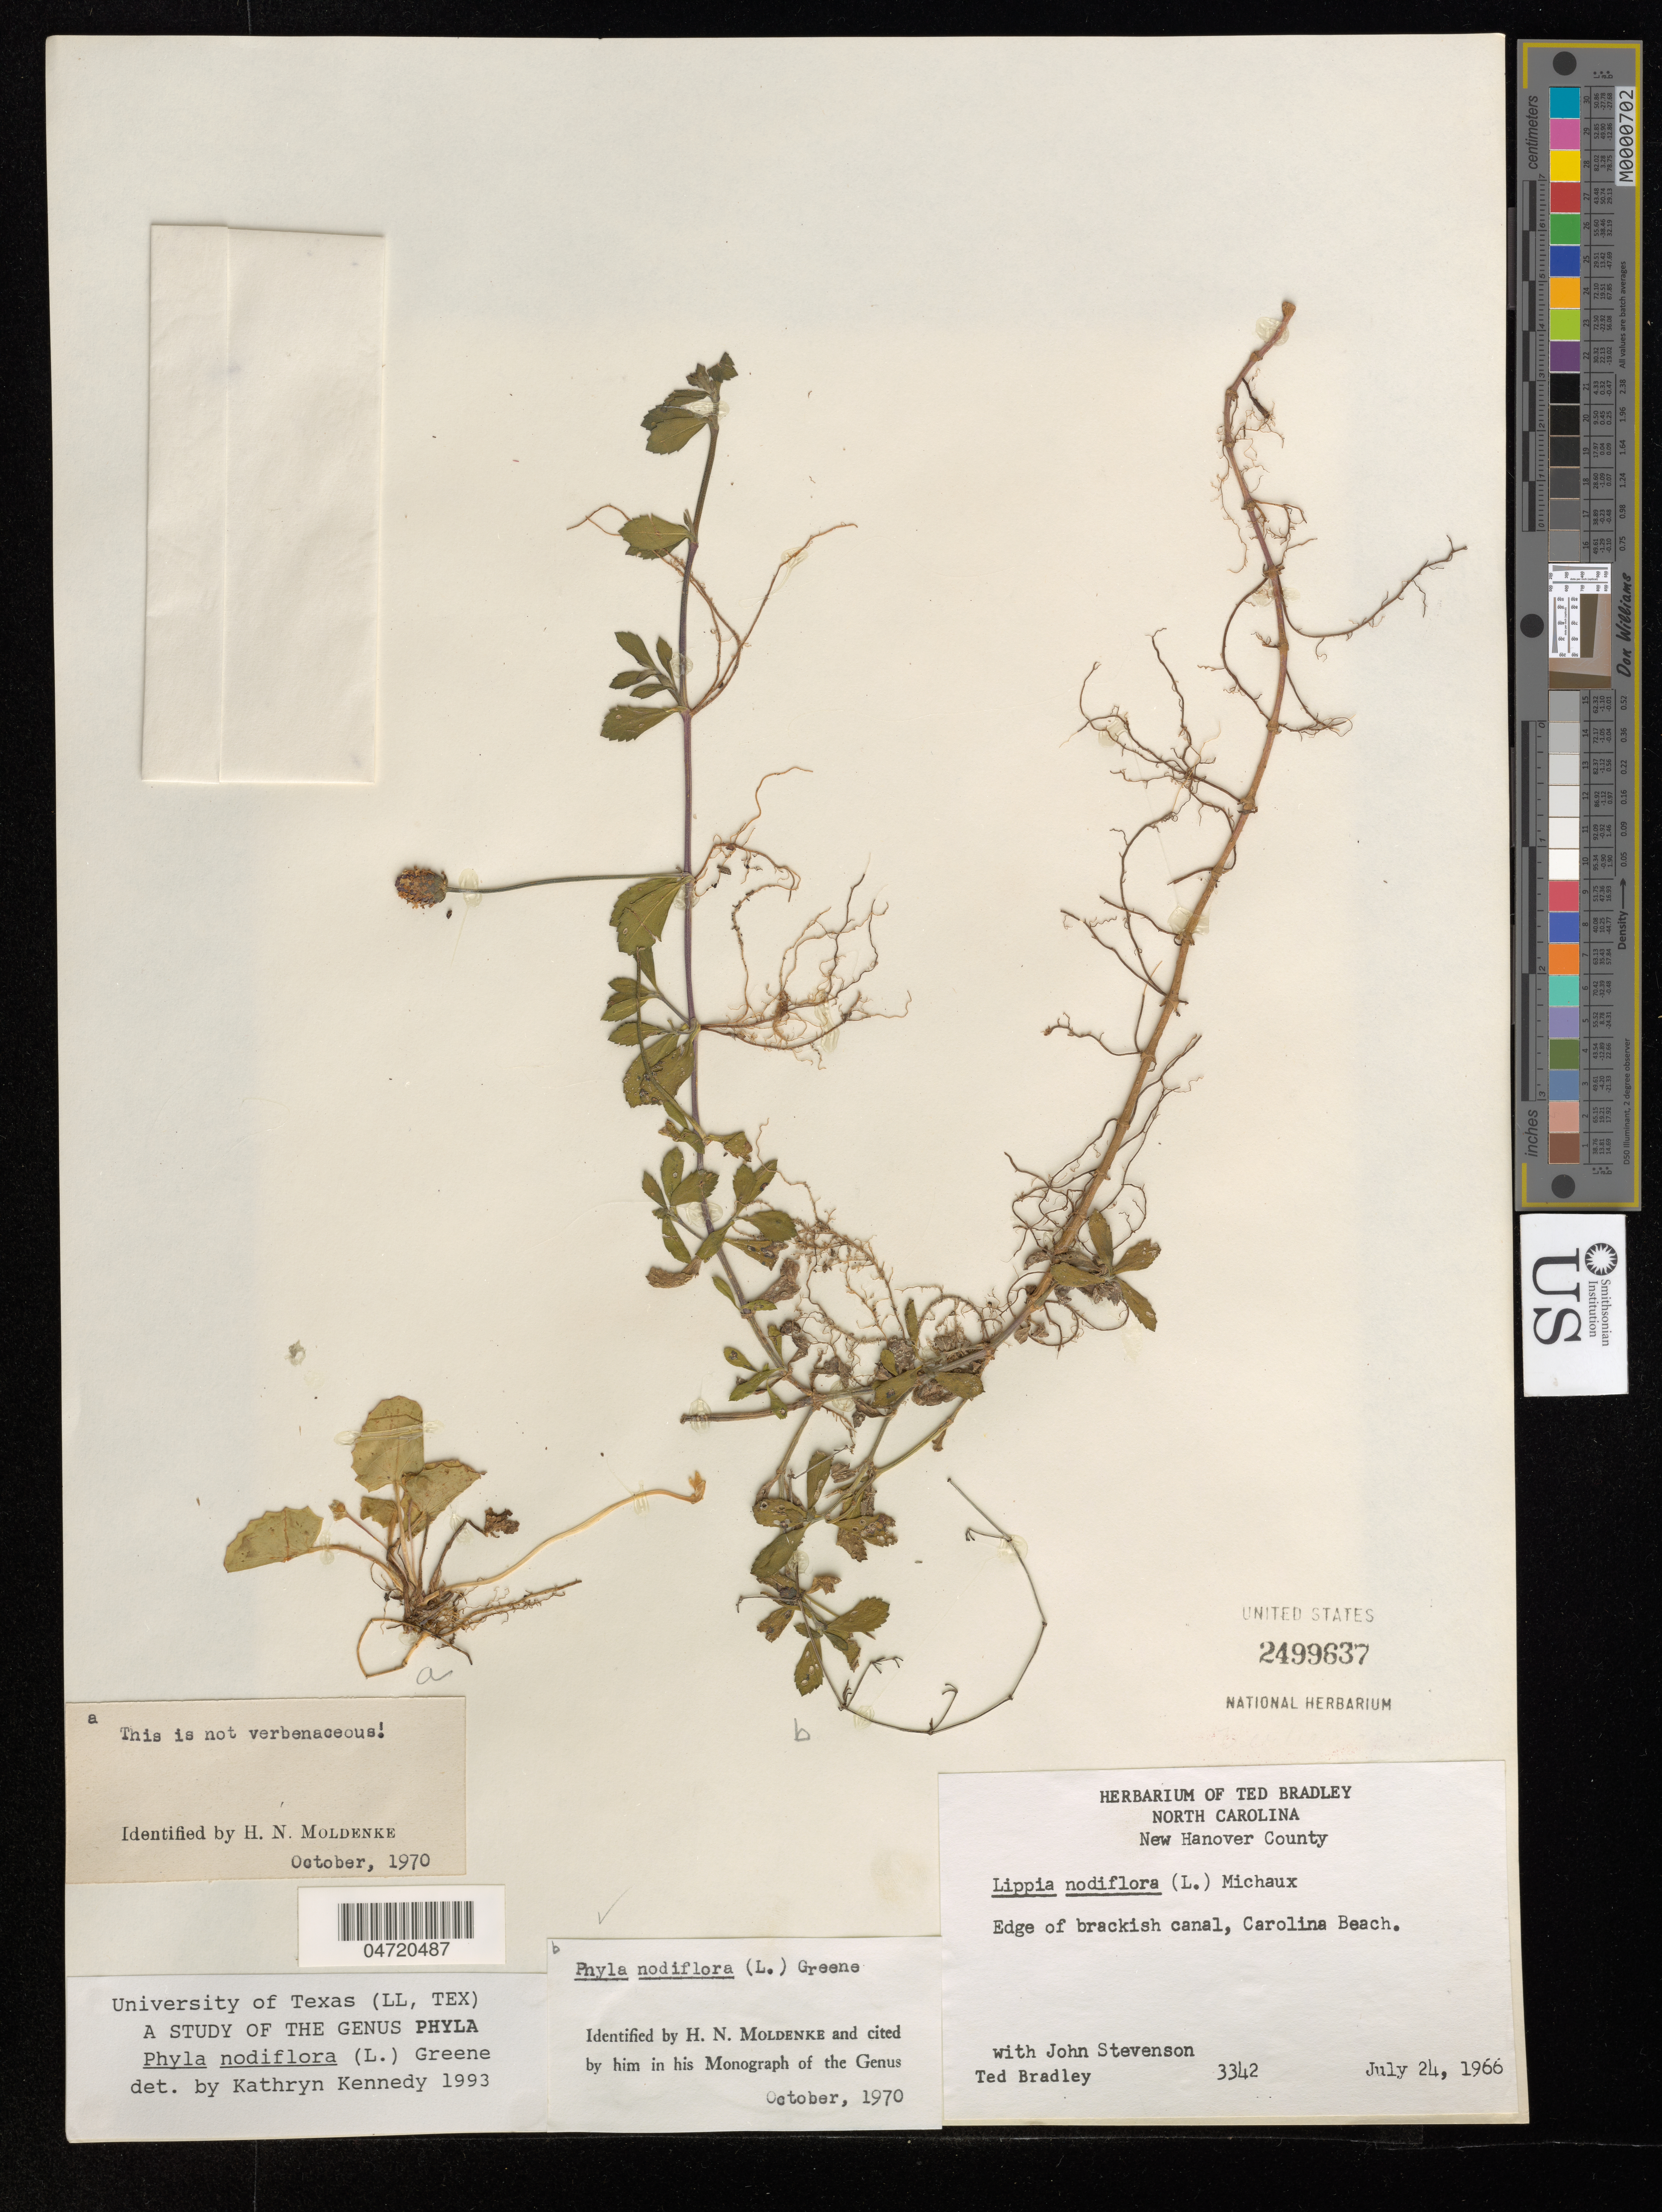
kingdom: Plantae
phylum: Tracheophyta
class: Magnoliopsida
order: Lamiales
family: Verbenaceae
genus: Phyla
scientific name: Phyla nodiflora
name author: (L.) Greene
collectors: T. Bradley & J. Stevenson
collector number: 3342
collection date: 1966-07-24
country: United States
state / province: North Carolina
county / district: New Hanover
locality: New Hanover County. Edge of brackish canal, Carolina Beach.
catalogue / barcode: US 2499637